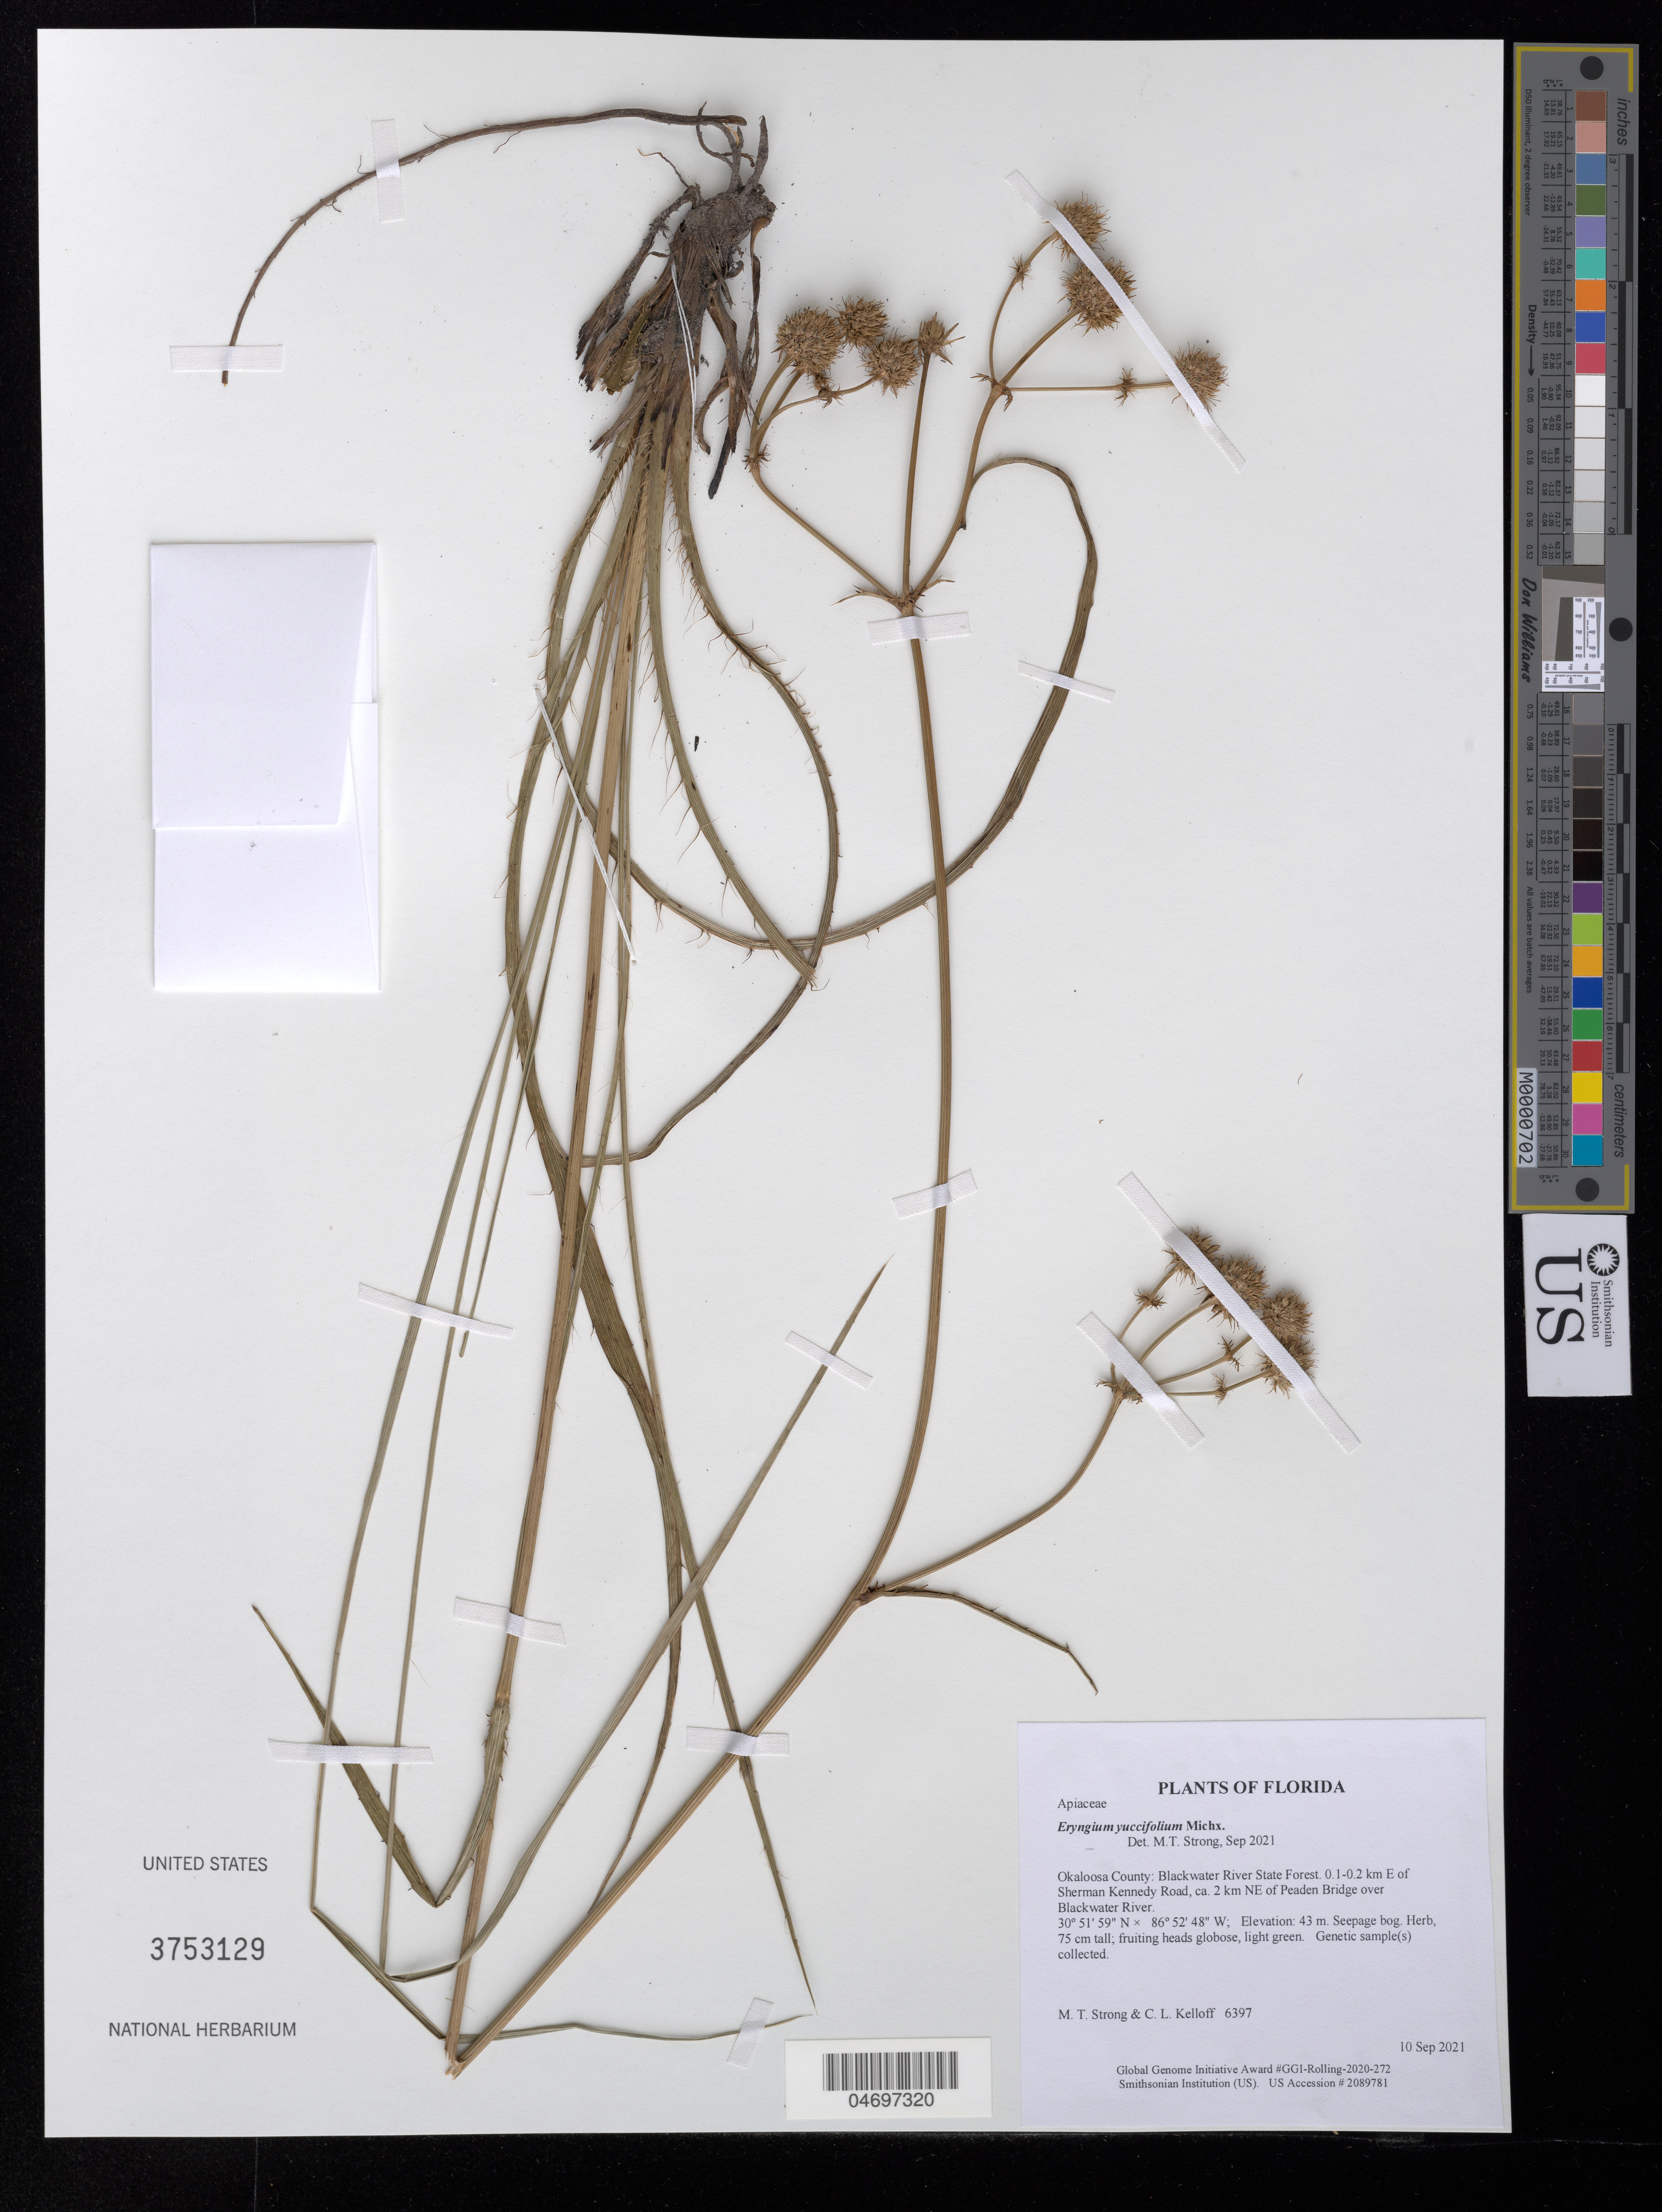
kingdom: Plantae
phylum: Tracheophyta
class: Magnoliopsida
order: Apiales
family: Apiaceae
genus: Eryngium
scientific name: Eryngium yuccifolium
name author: Michx.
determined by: Strong, Mark T.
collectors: M. T. Strong & C. L. Kelloff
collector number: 6397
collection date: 2021-09-10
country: United States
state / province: Florida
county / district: Okaloosa County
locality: Blackwater River State Forest. 0.1-0.2 km E of Sherman Kennedy Road, ca. 2 km NE of Peaden Bridge over Blackwater River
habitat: Seepage bog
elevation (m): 43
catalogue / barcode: US 3753129